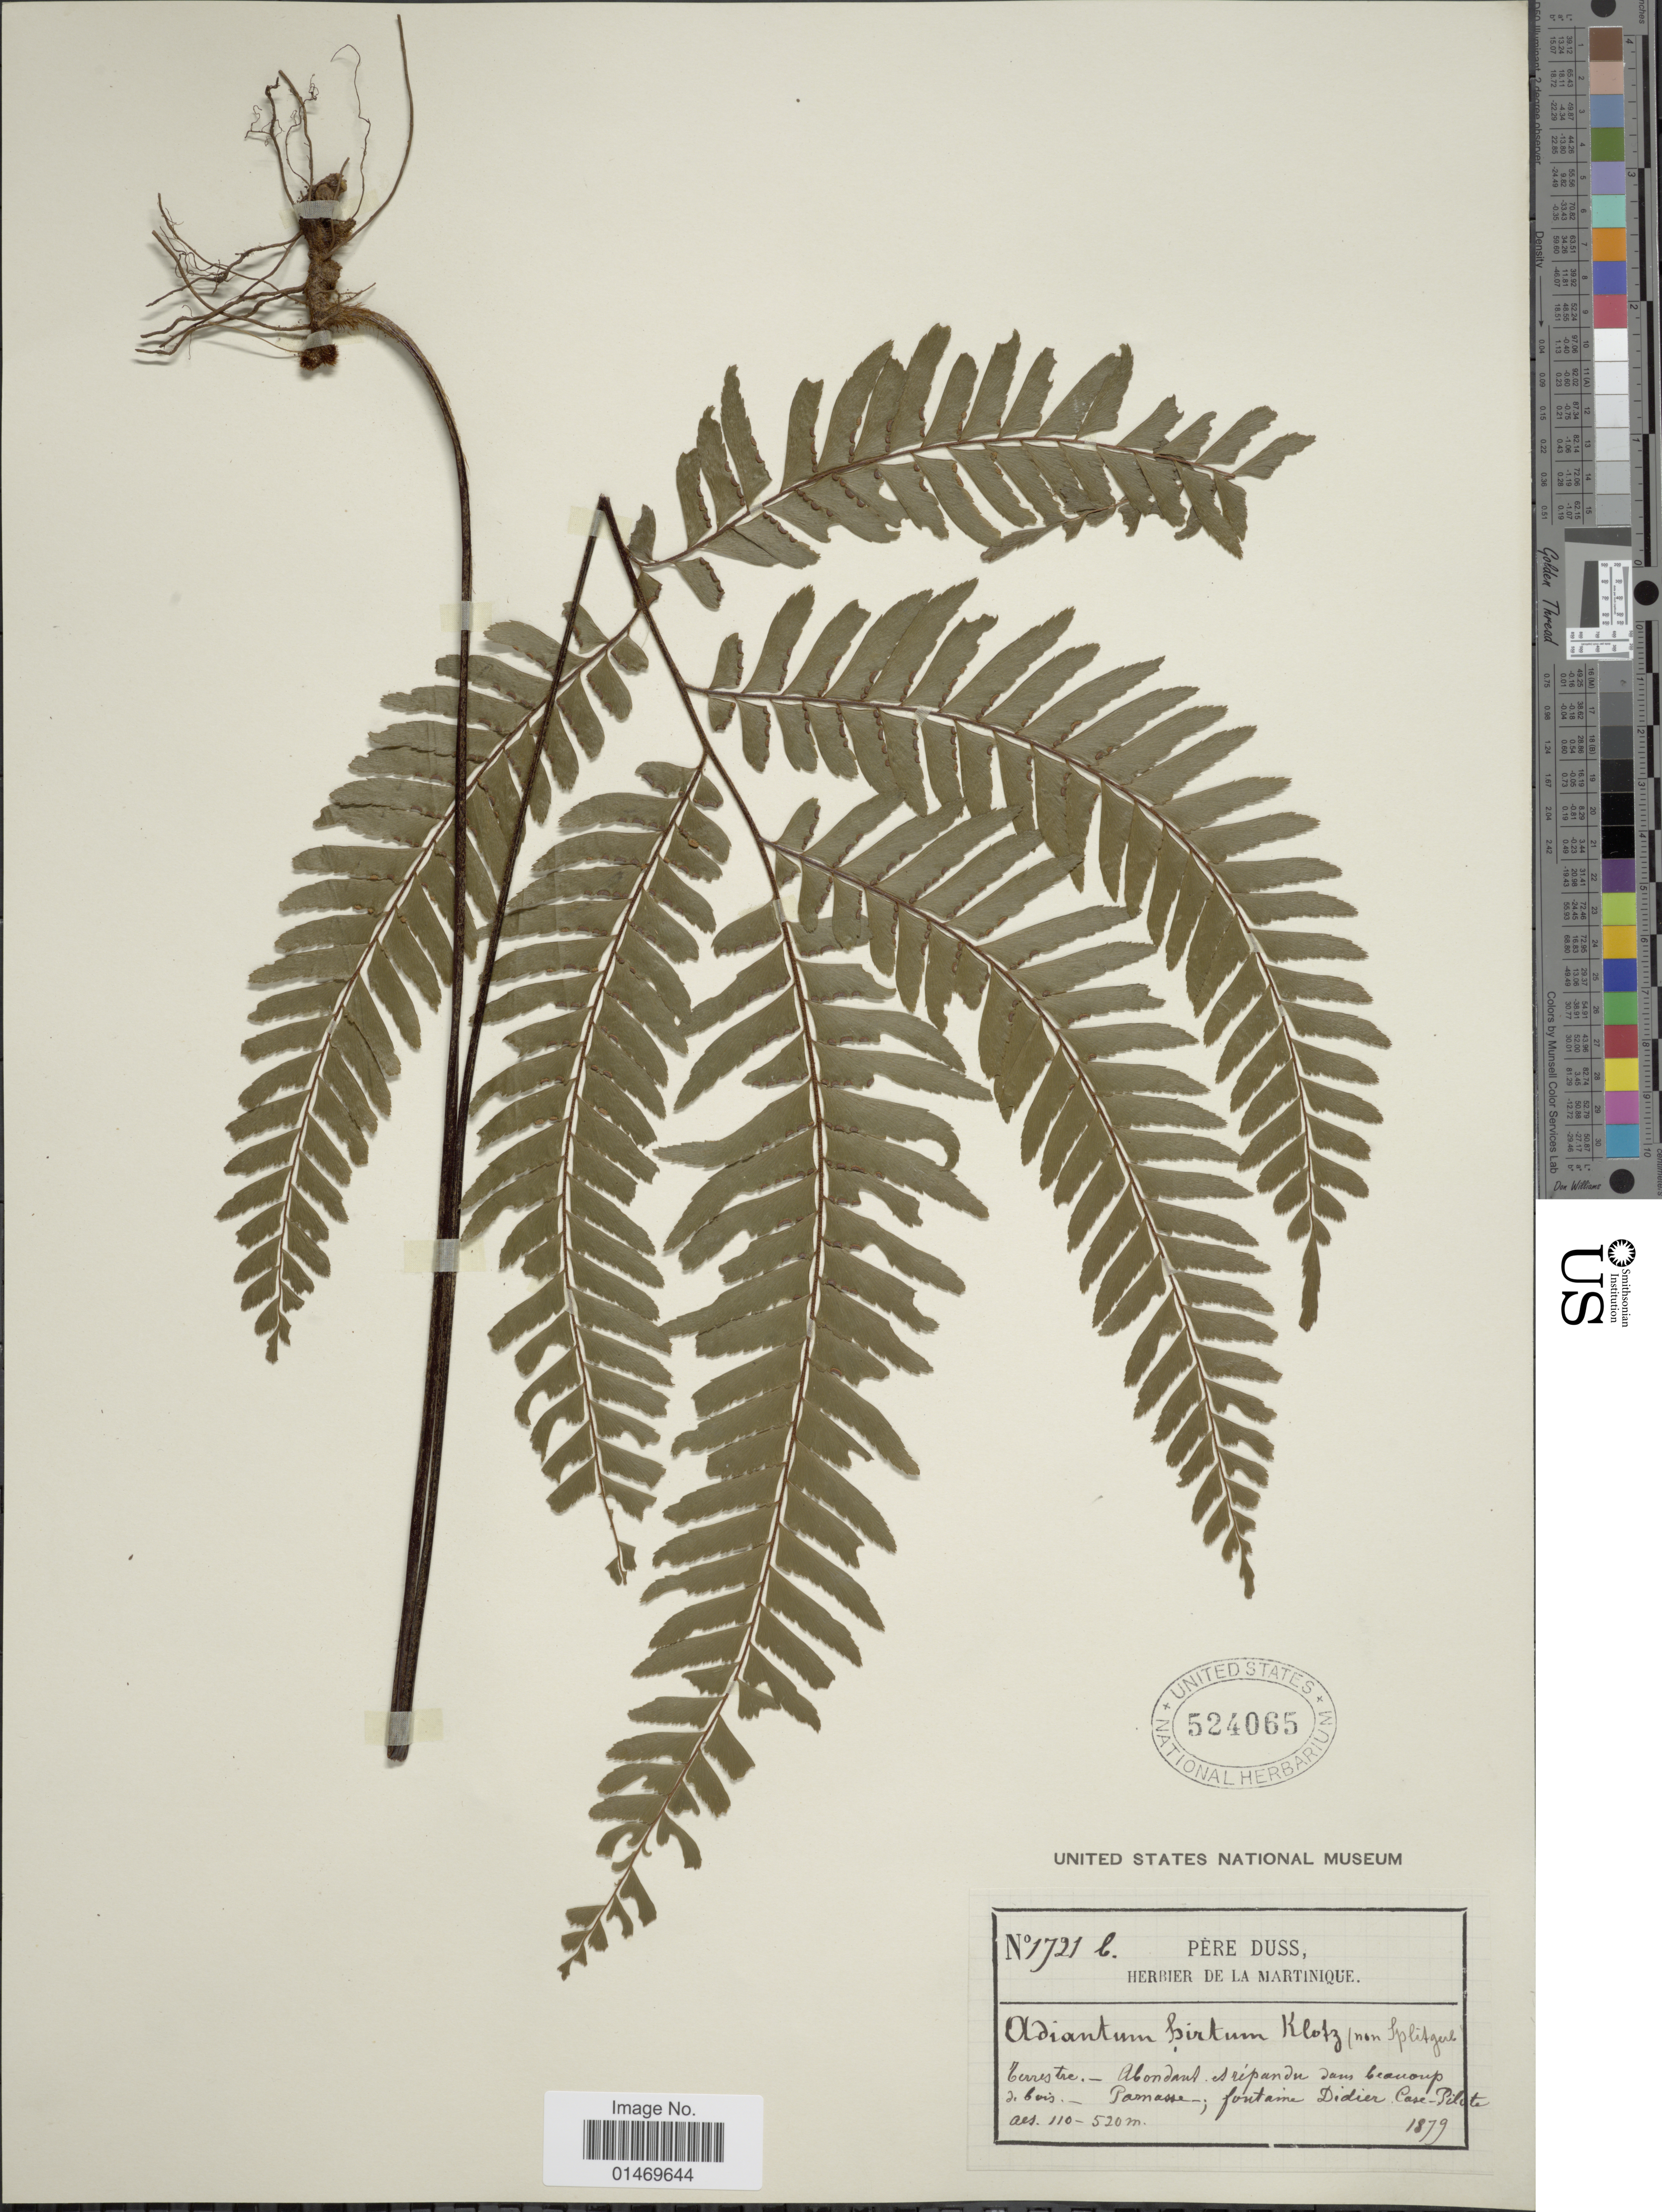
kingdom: Plantae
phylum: Tracheophyta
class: Polypodiopsida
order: Polypodiales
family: Pteridaceae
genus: Adiantum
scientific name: Adiantum tetraphyllum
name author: Humb. & Bonpl. ex Willd.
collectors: Père Duss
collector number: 1721b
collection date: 1879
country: Martinique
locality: Terrestre- abondant et repandu dans beacoup de bois, Parnasse; fontaine Didier Case-Pilote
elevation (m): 110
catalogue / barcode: US 524065